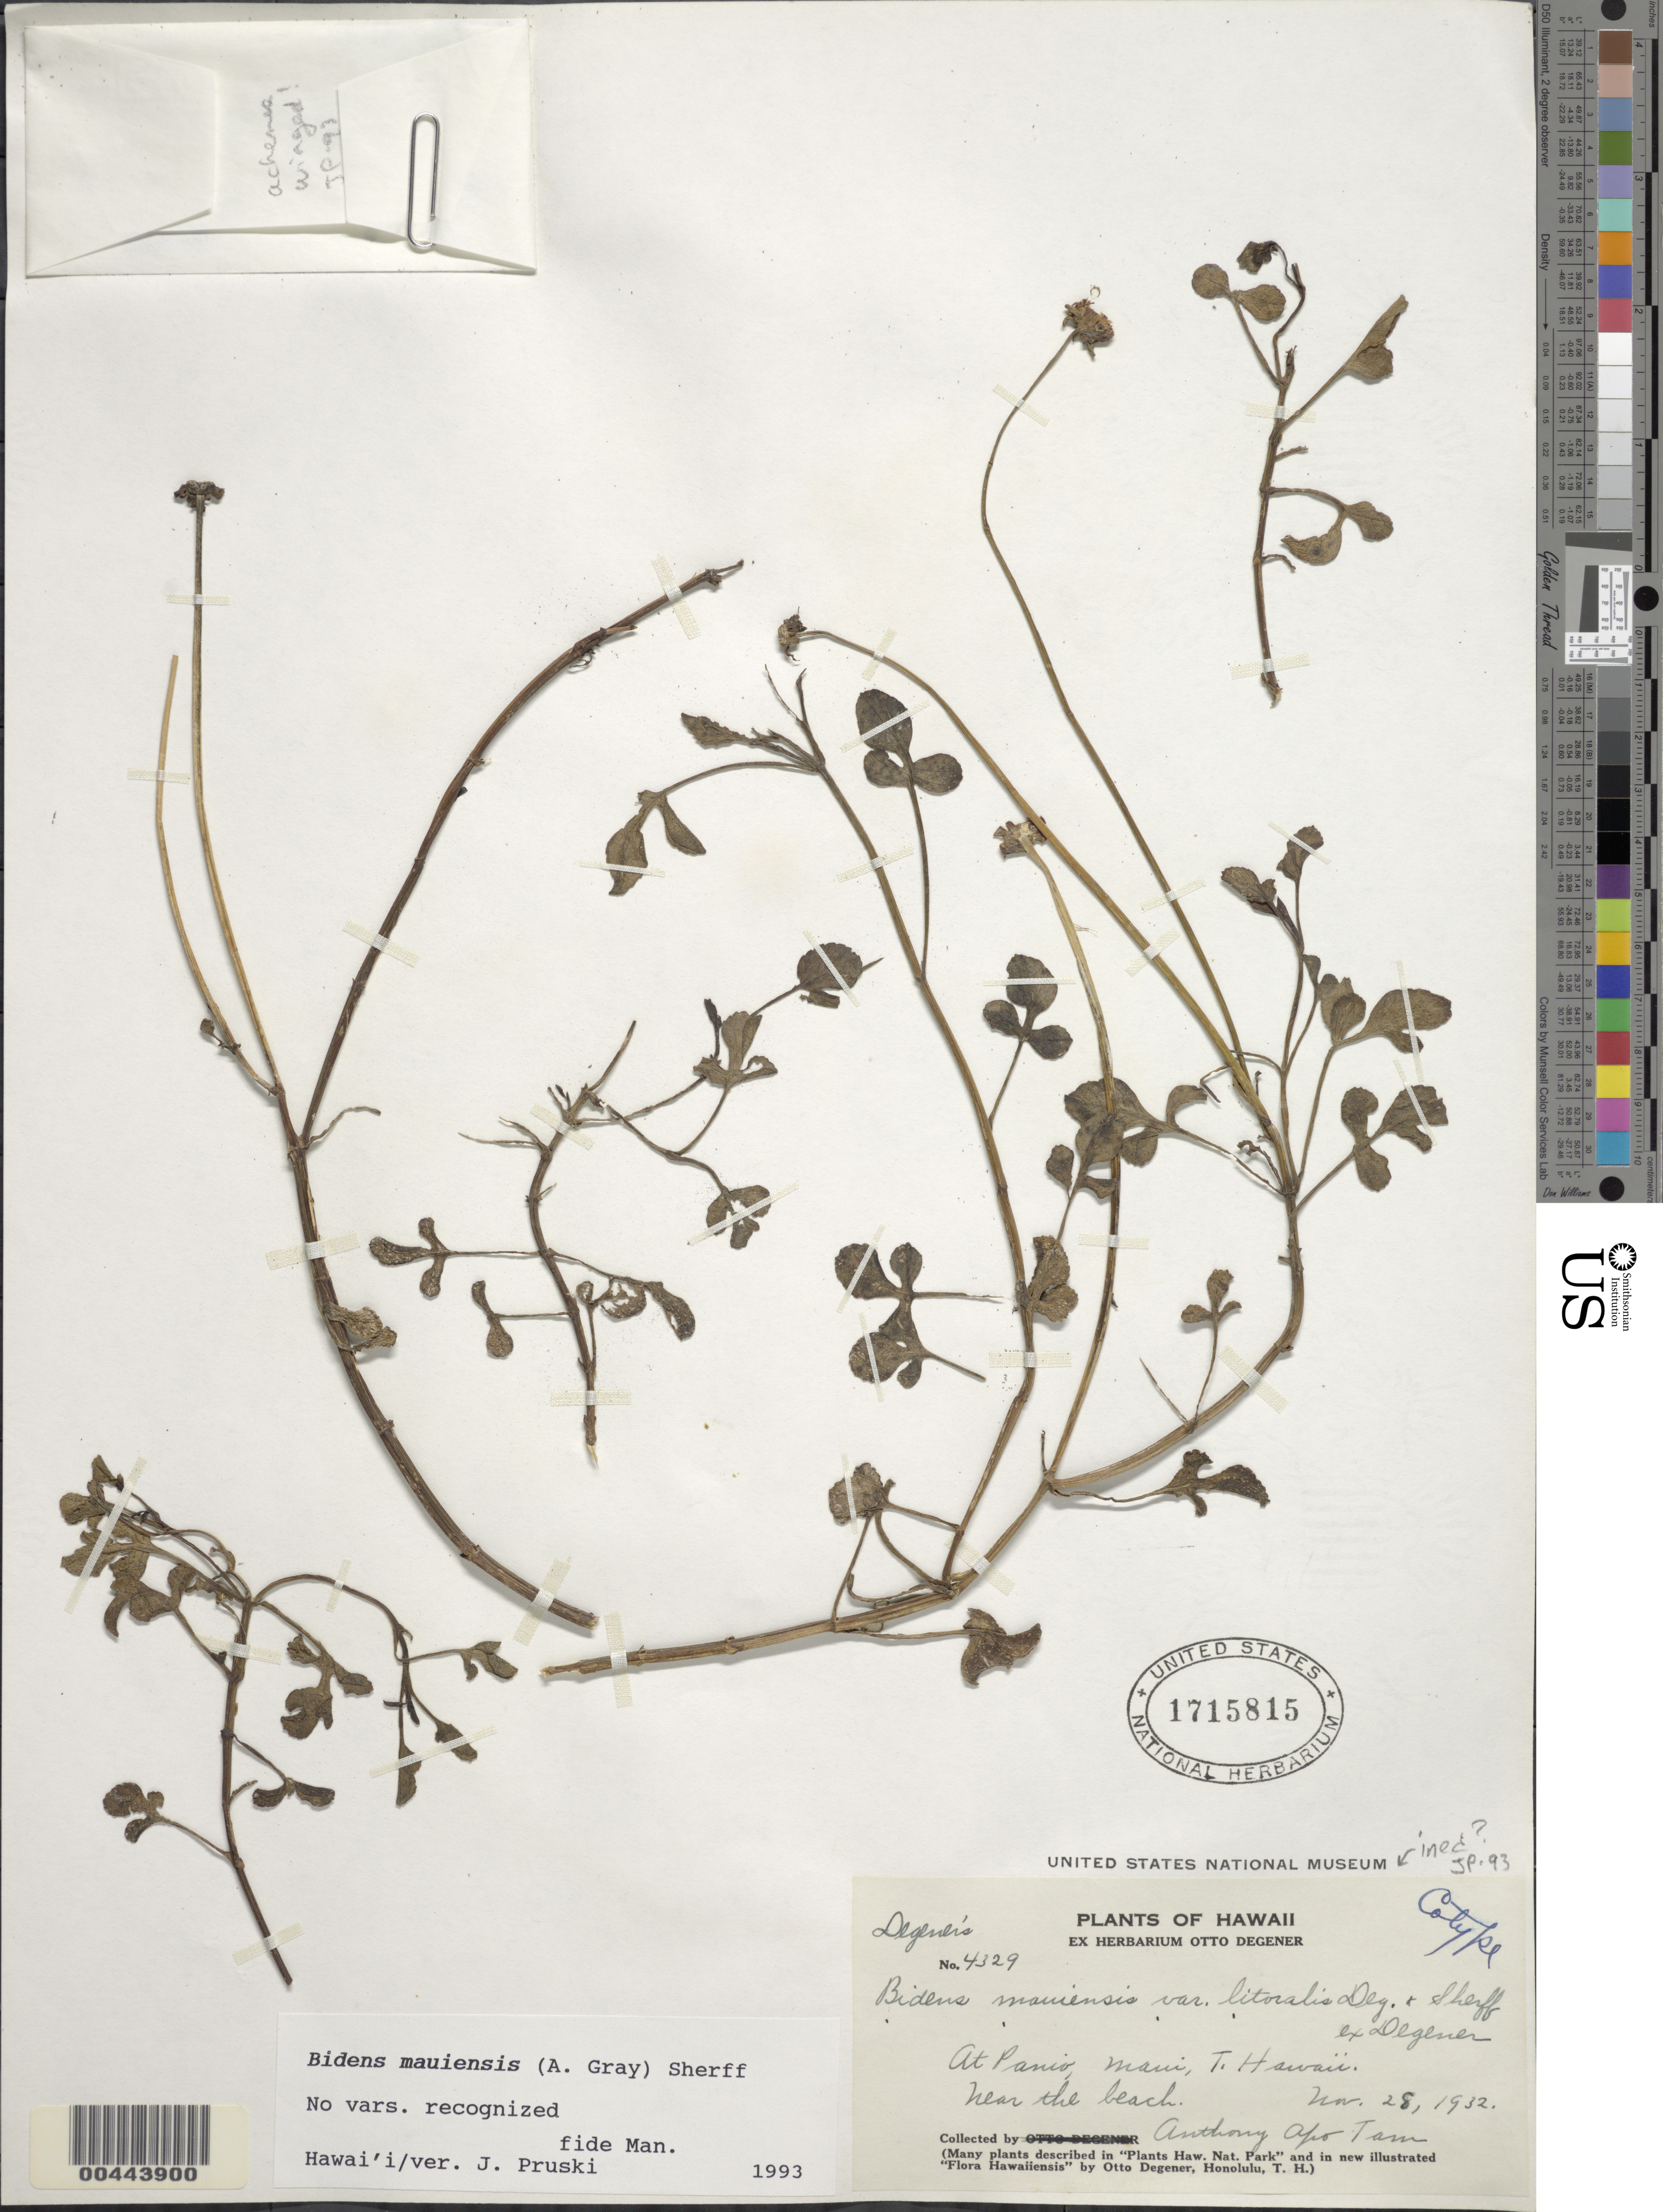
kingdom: Plantae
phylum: Tracheophyta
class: Magnoliopsida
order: Asterales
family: Asteraceae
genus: Bidens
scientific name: Bidens mauiensis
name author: Sherff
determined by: Pruski, J. F.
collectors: A. Tam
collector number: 4329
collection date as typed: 28 Nov 1932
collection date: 1932-11-28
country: United States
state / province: Hawaii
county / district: Maui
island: Maui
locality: At Panio, near the beach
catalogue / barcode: US 1715815